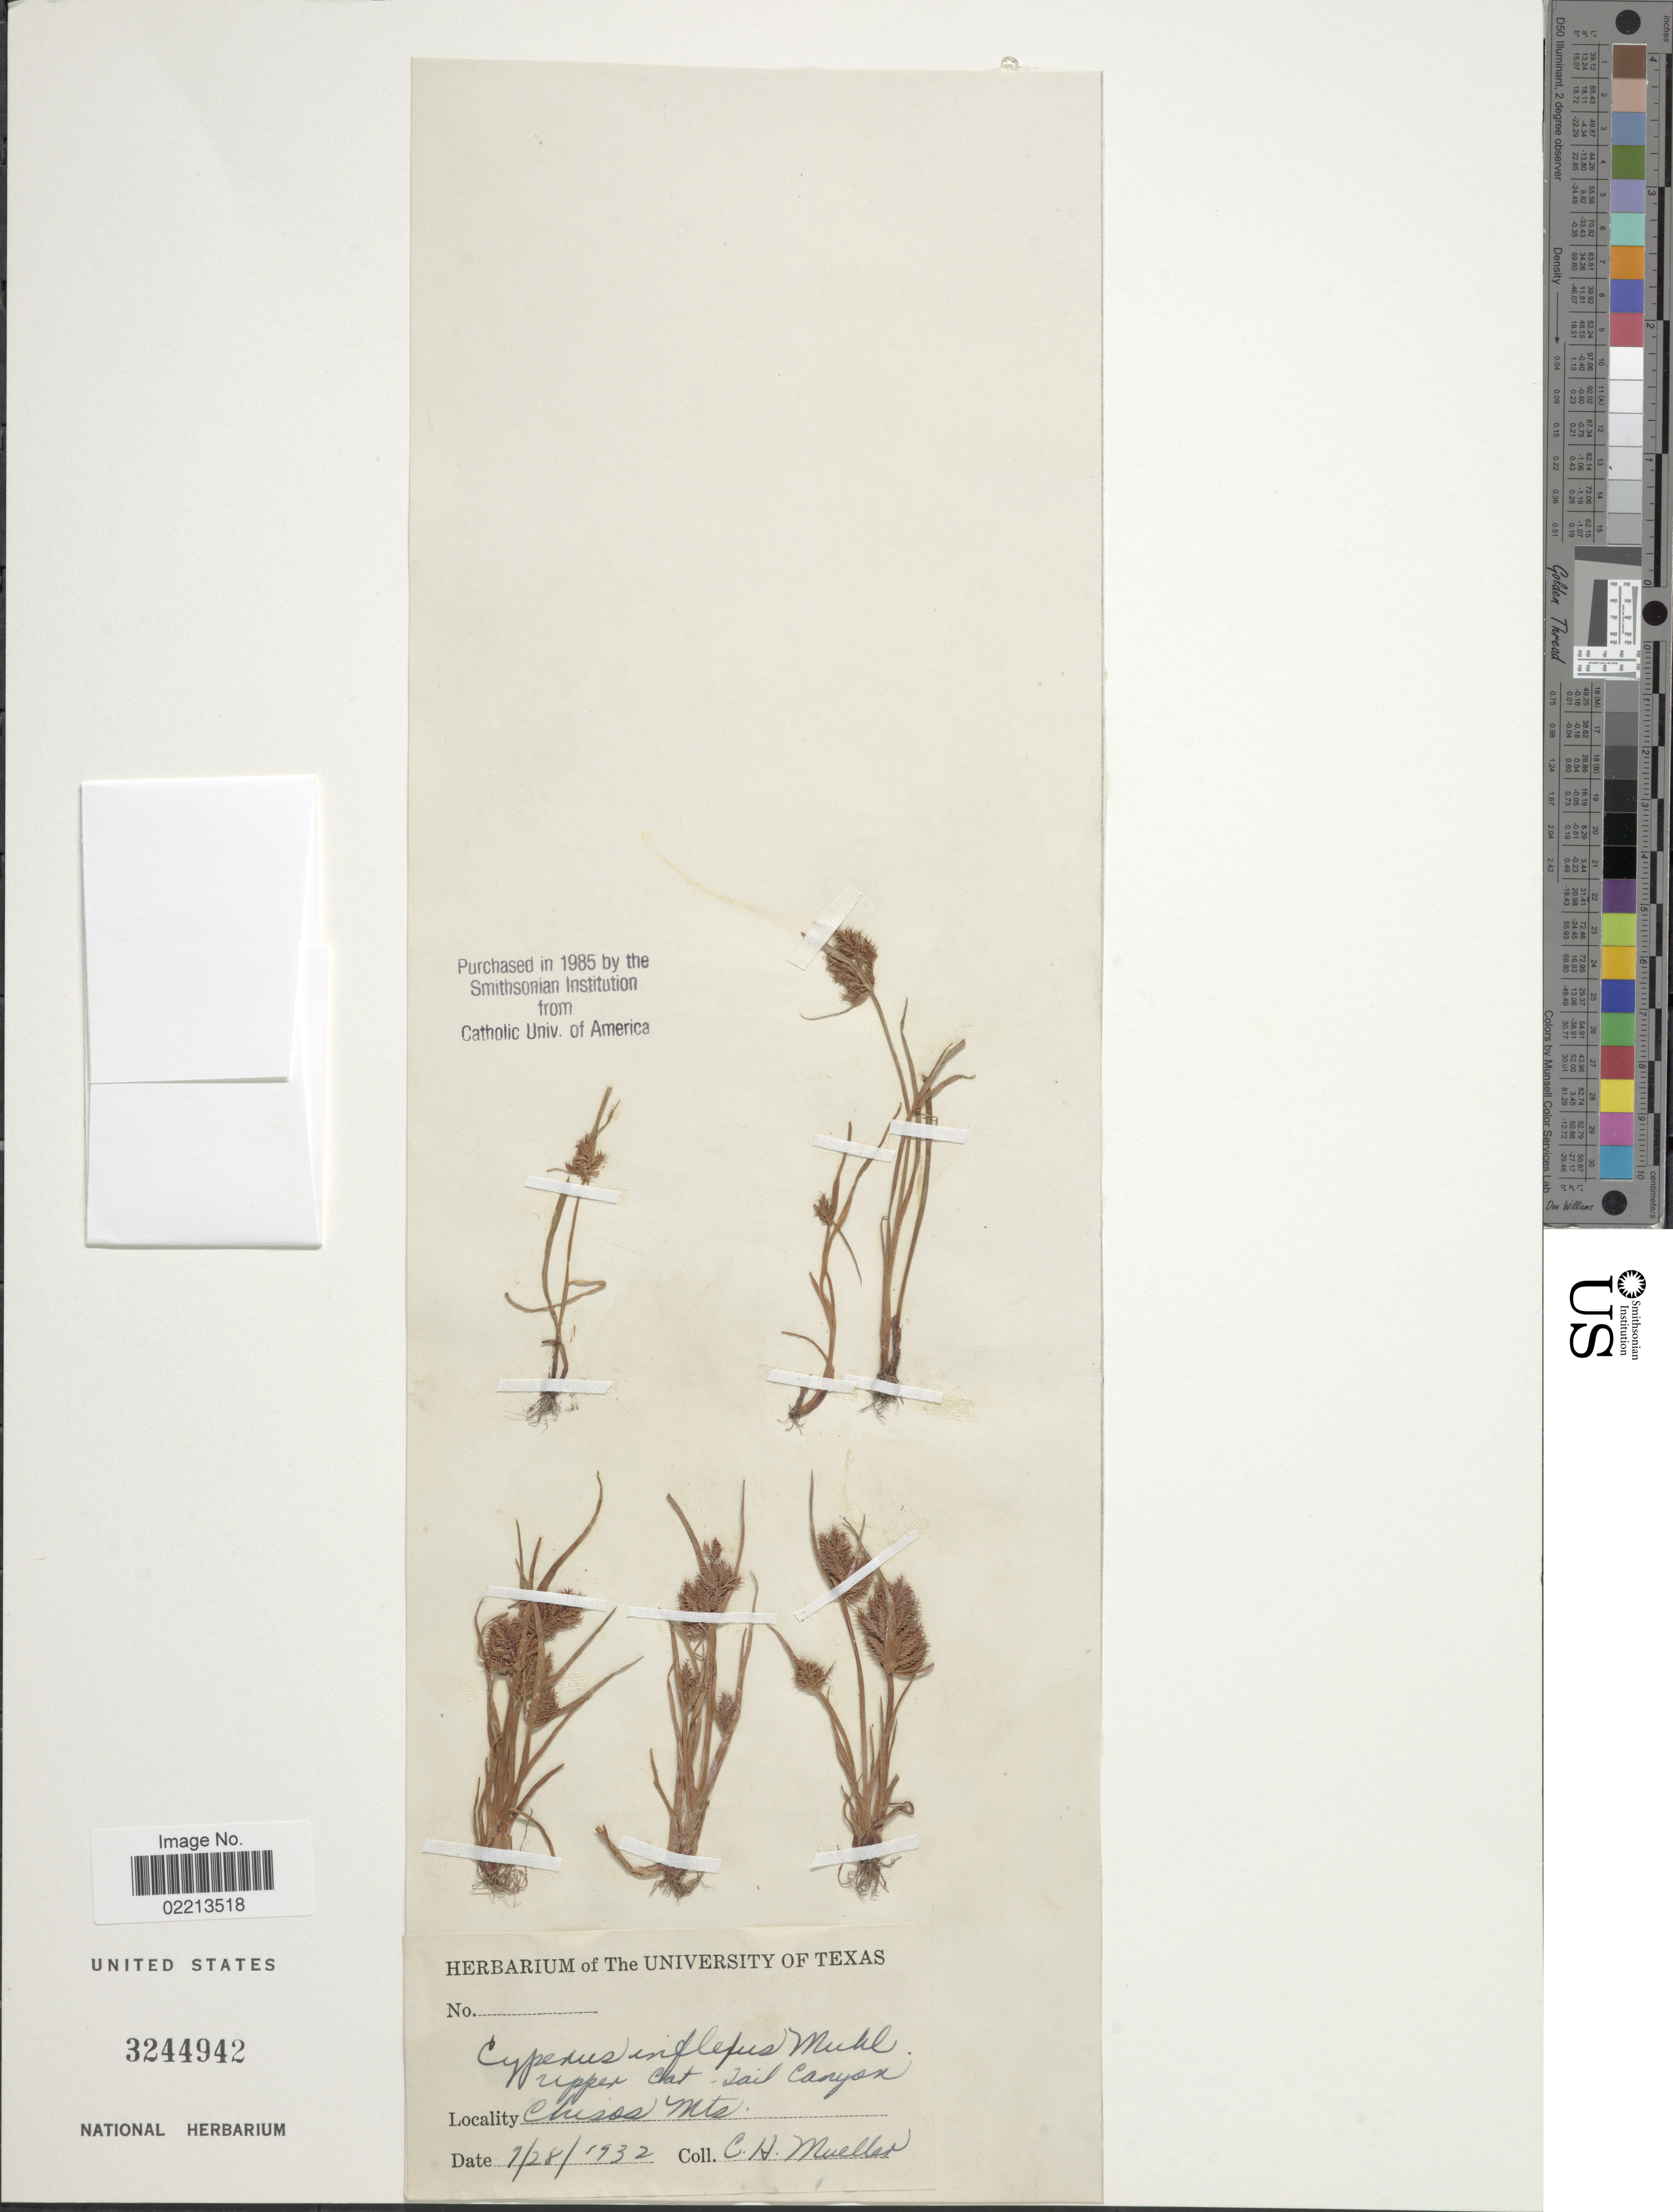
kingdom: Plantae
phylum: Tracheophyta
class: Liliopsida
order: Poales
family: Cyperaceae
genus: Cyperus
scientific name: Cyperus squarrosus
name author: L.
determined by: Strong, Mark T., (BOT), Smithsonian Institution - National Museum of Natural History (UNITED STATES)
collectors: C. H. Mueller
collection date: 1932-07-28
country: United States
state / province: Texas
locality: Chisos Mts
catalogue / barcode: US 3244942